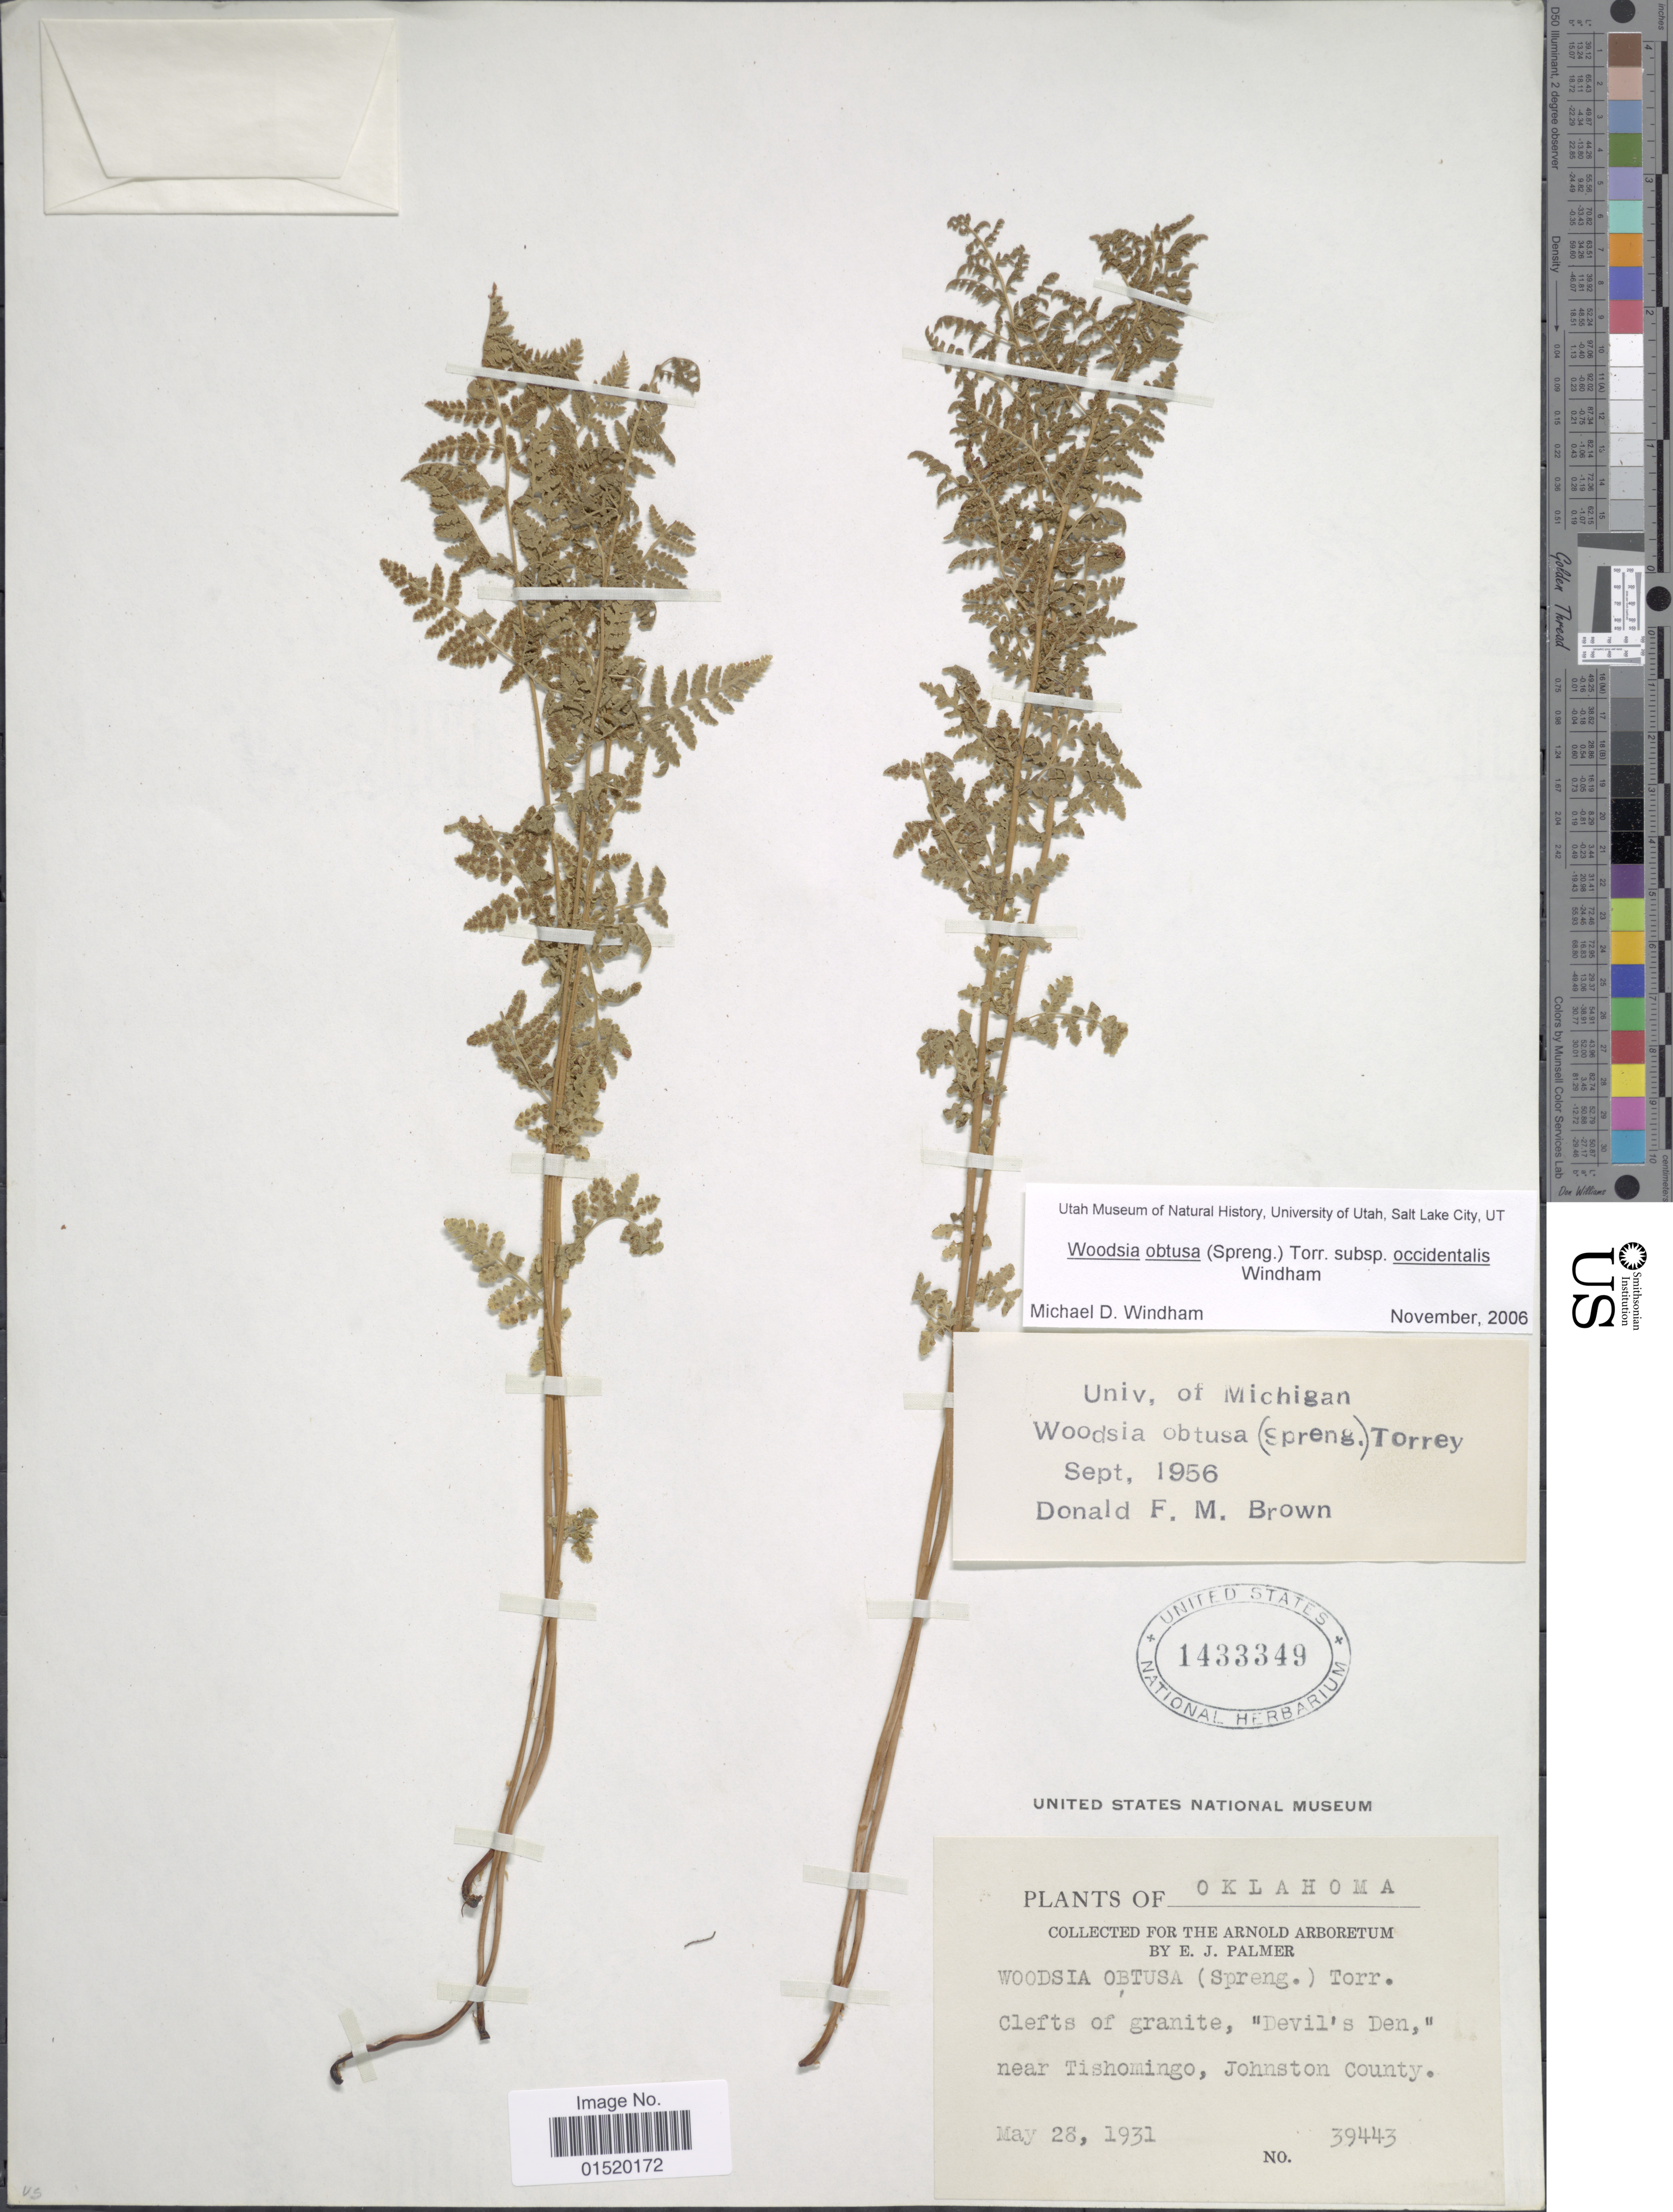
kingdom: Plantae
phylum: Tracheophyta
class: Polypodiopsida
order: Polypodiales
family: Woodsiaceae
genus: Woodsia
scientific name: Woodsia obtusa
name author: (Spreng.) Torr.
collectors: E. J. Palmer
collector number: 39443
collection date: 1931-05-28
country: United States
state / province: Oklahoma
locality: Clefts of granite, 'Devil's Den,' near Tishomingo, Johnston County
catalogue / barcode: US 1433349